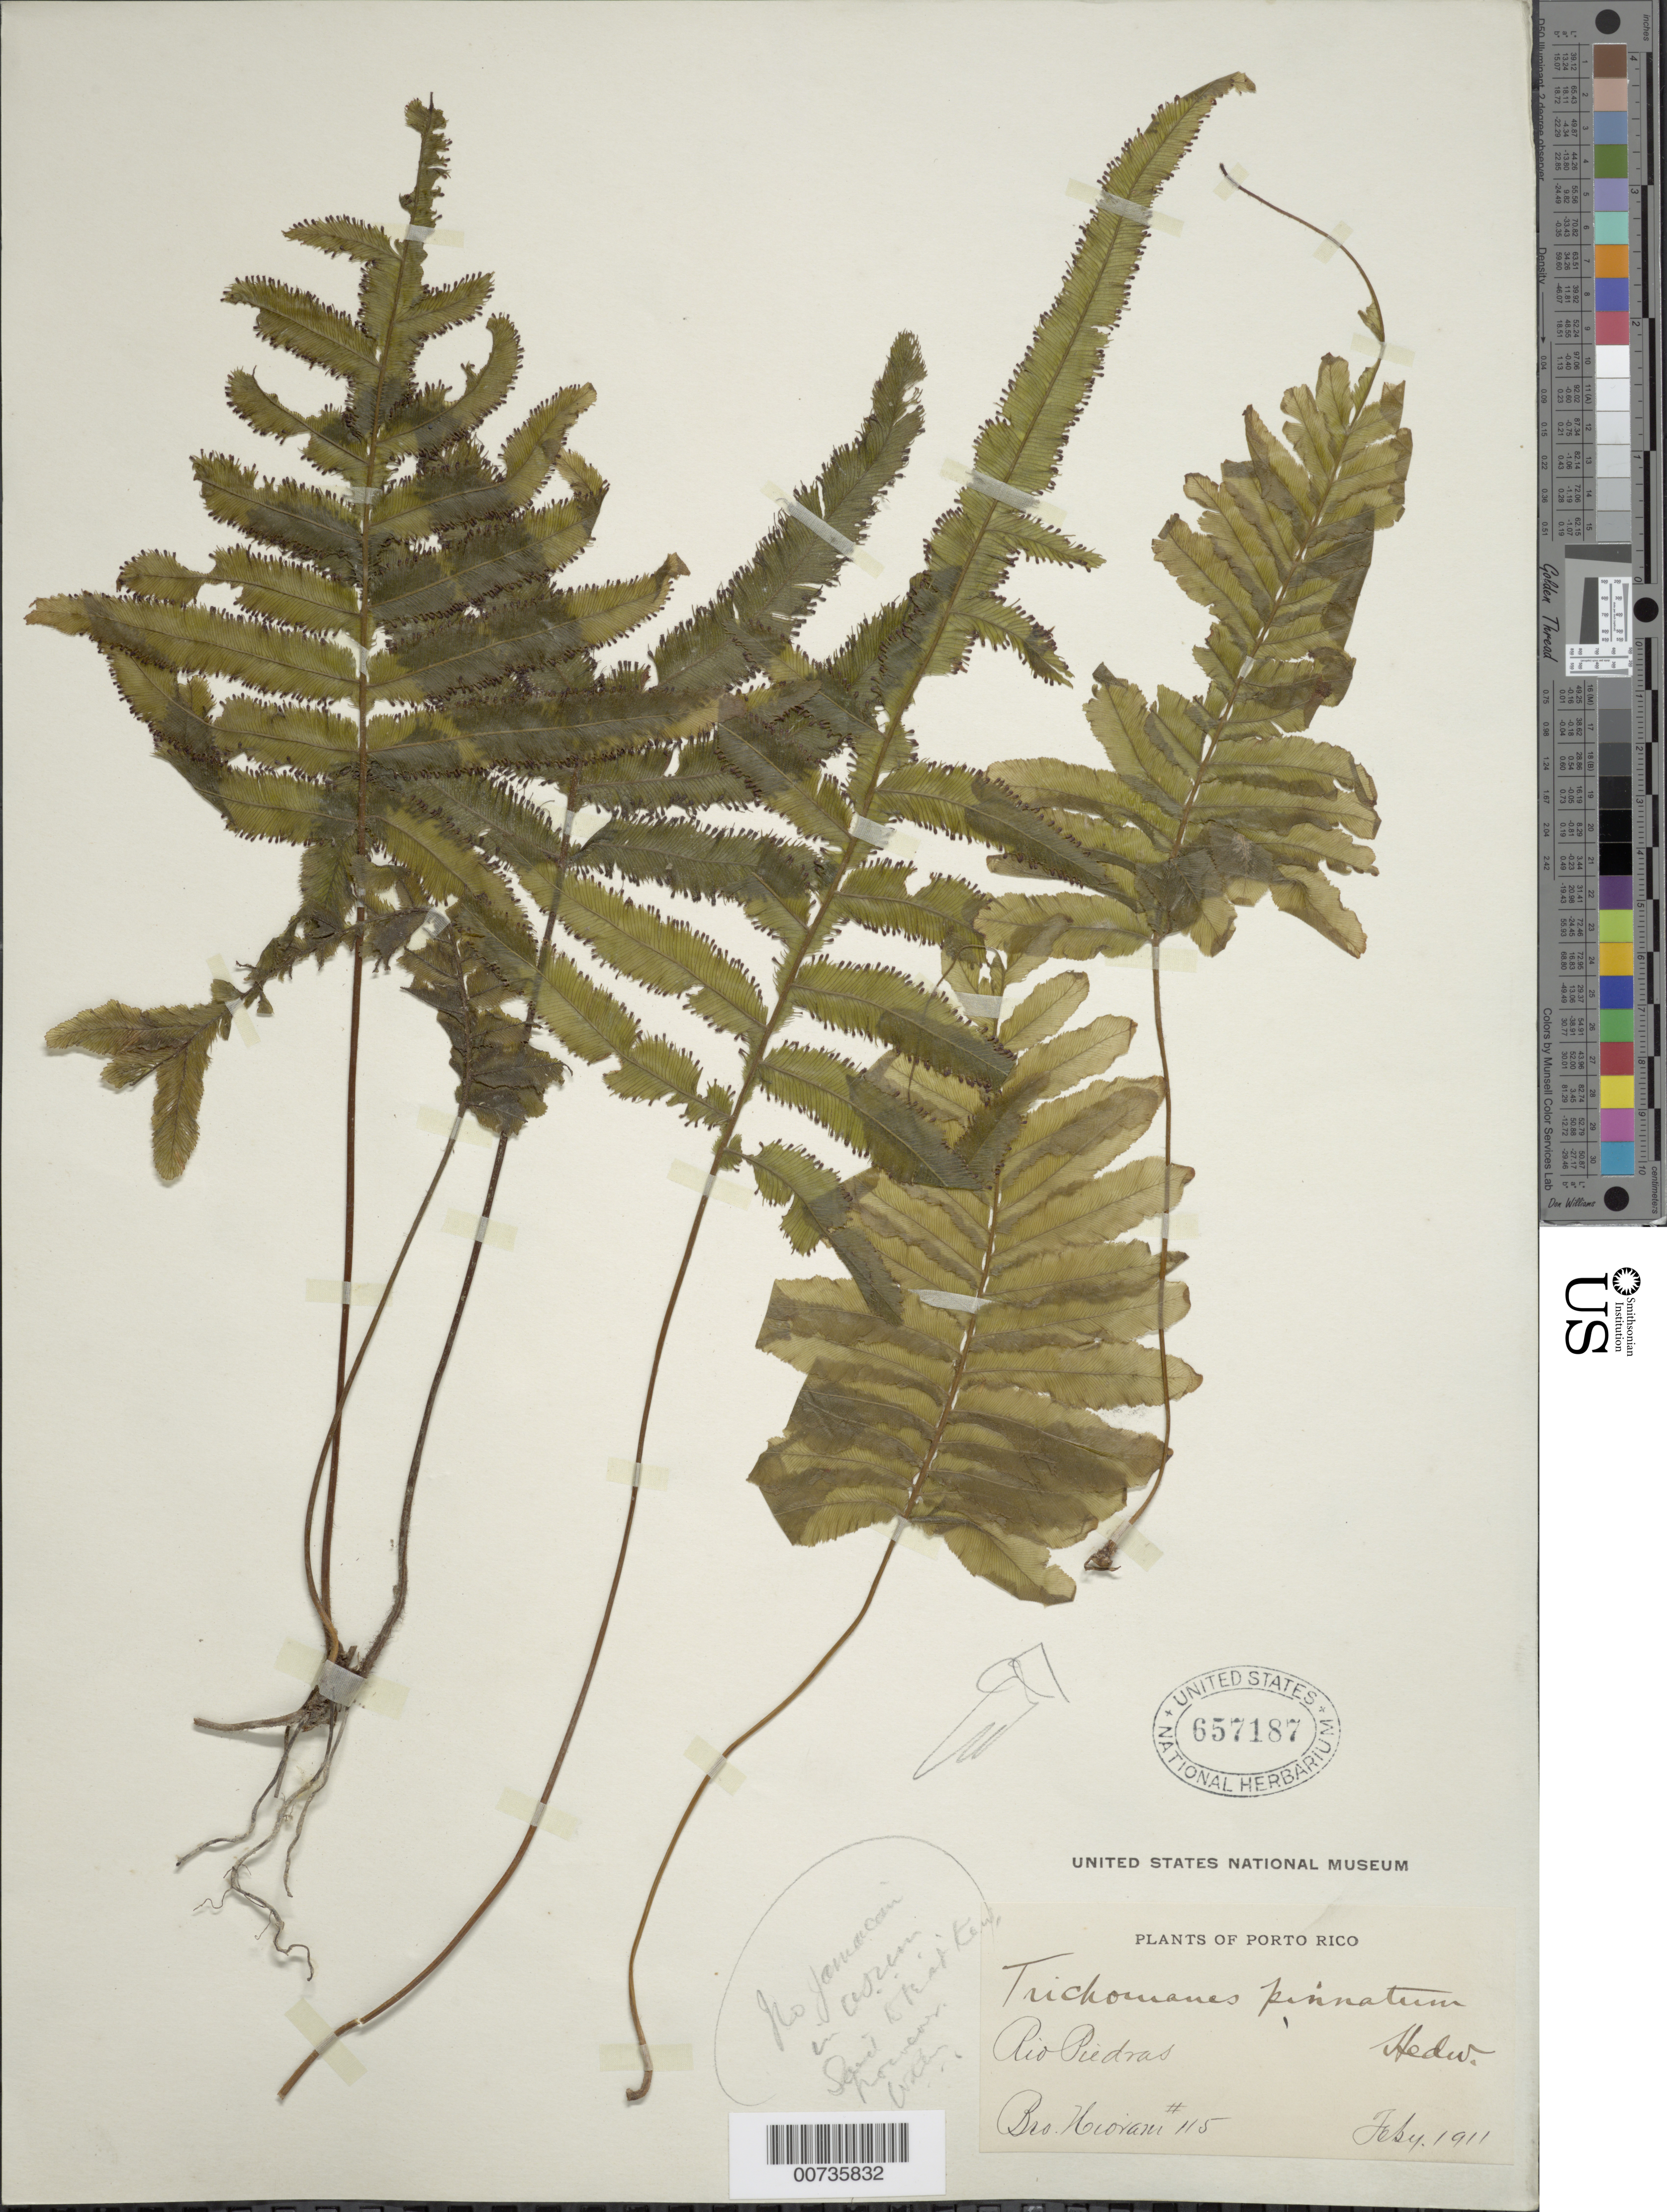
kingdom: Plantae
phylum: Tracheophyta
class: Polypodiopsida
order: Hymenophyllales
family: Hymenophyllaceae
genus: Trichomanes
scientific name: Trichomanes pinnatum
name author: Hedw.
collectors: Bro. Hioram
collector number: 115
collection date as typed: Feb 1911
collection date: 1911-02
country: Puerto Rico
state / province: San Juan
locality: Rio Piedras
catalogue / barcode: US 657187